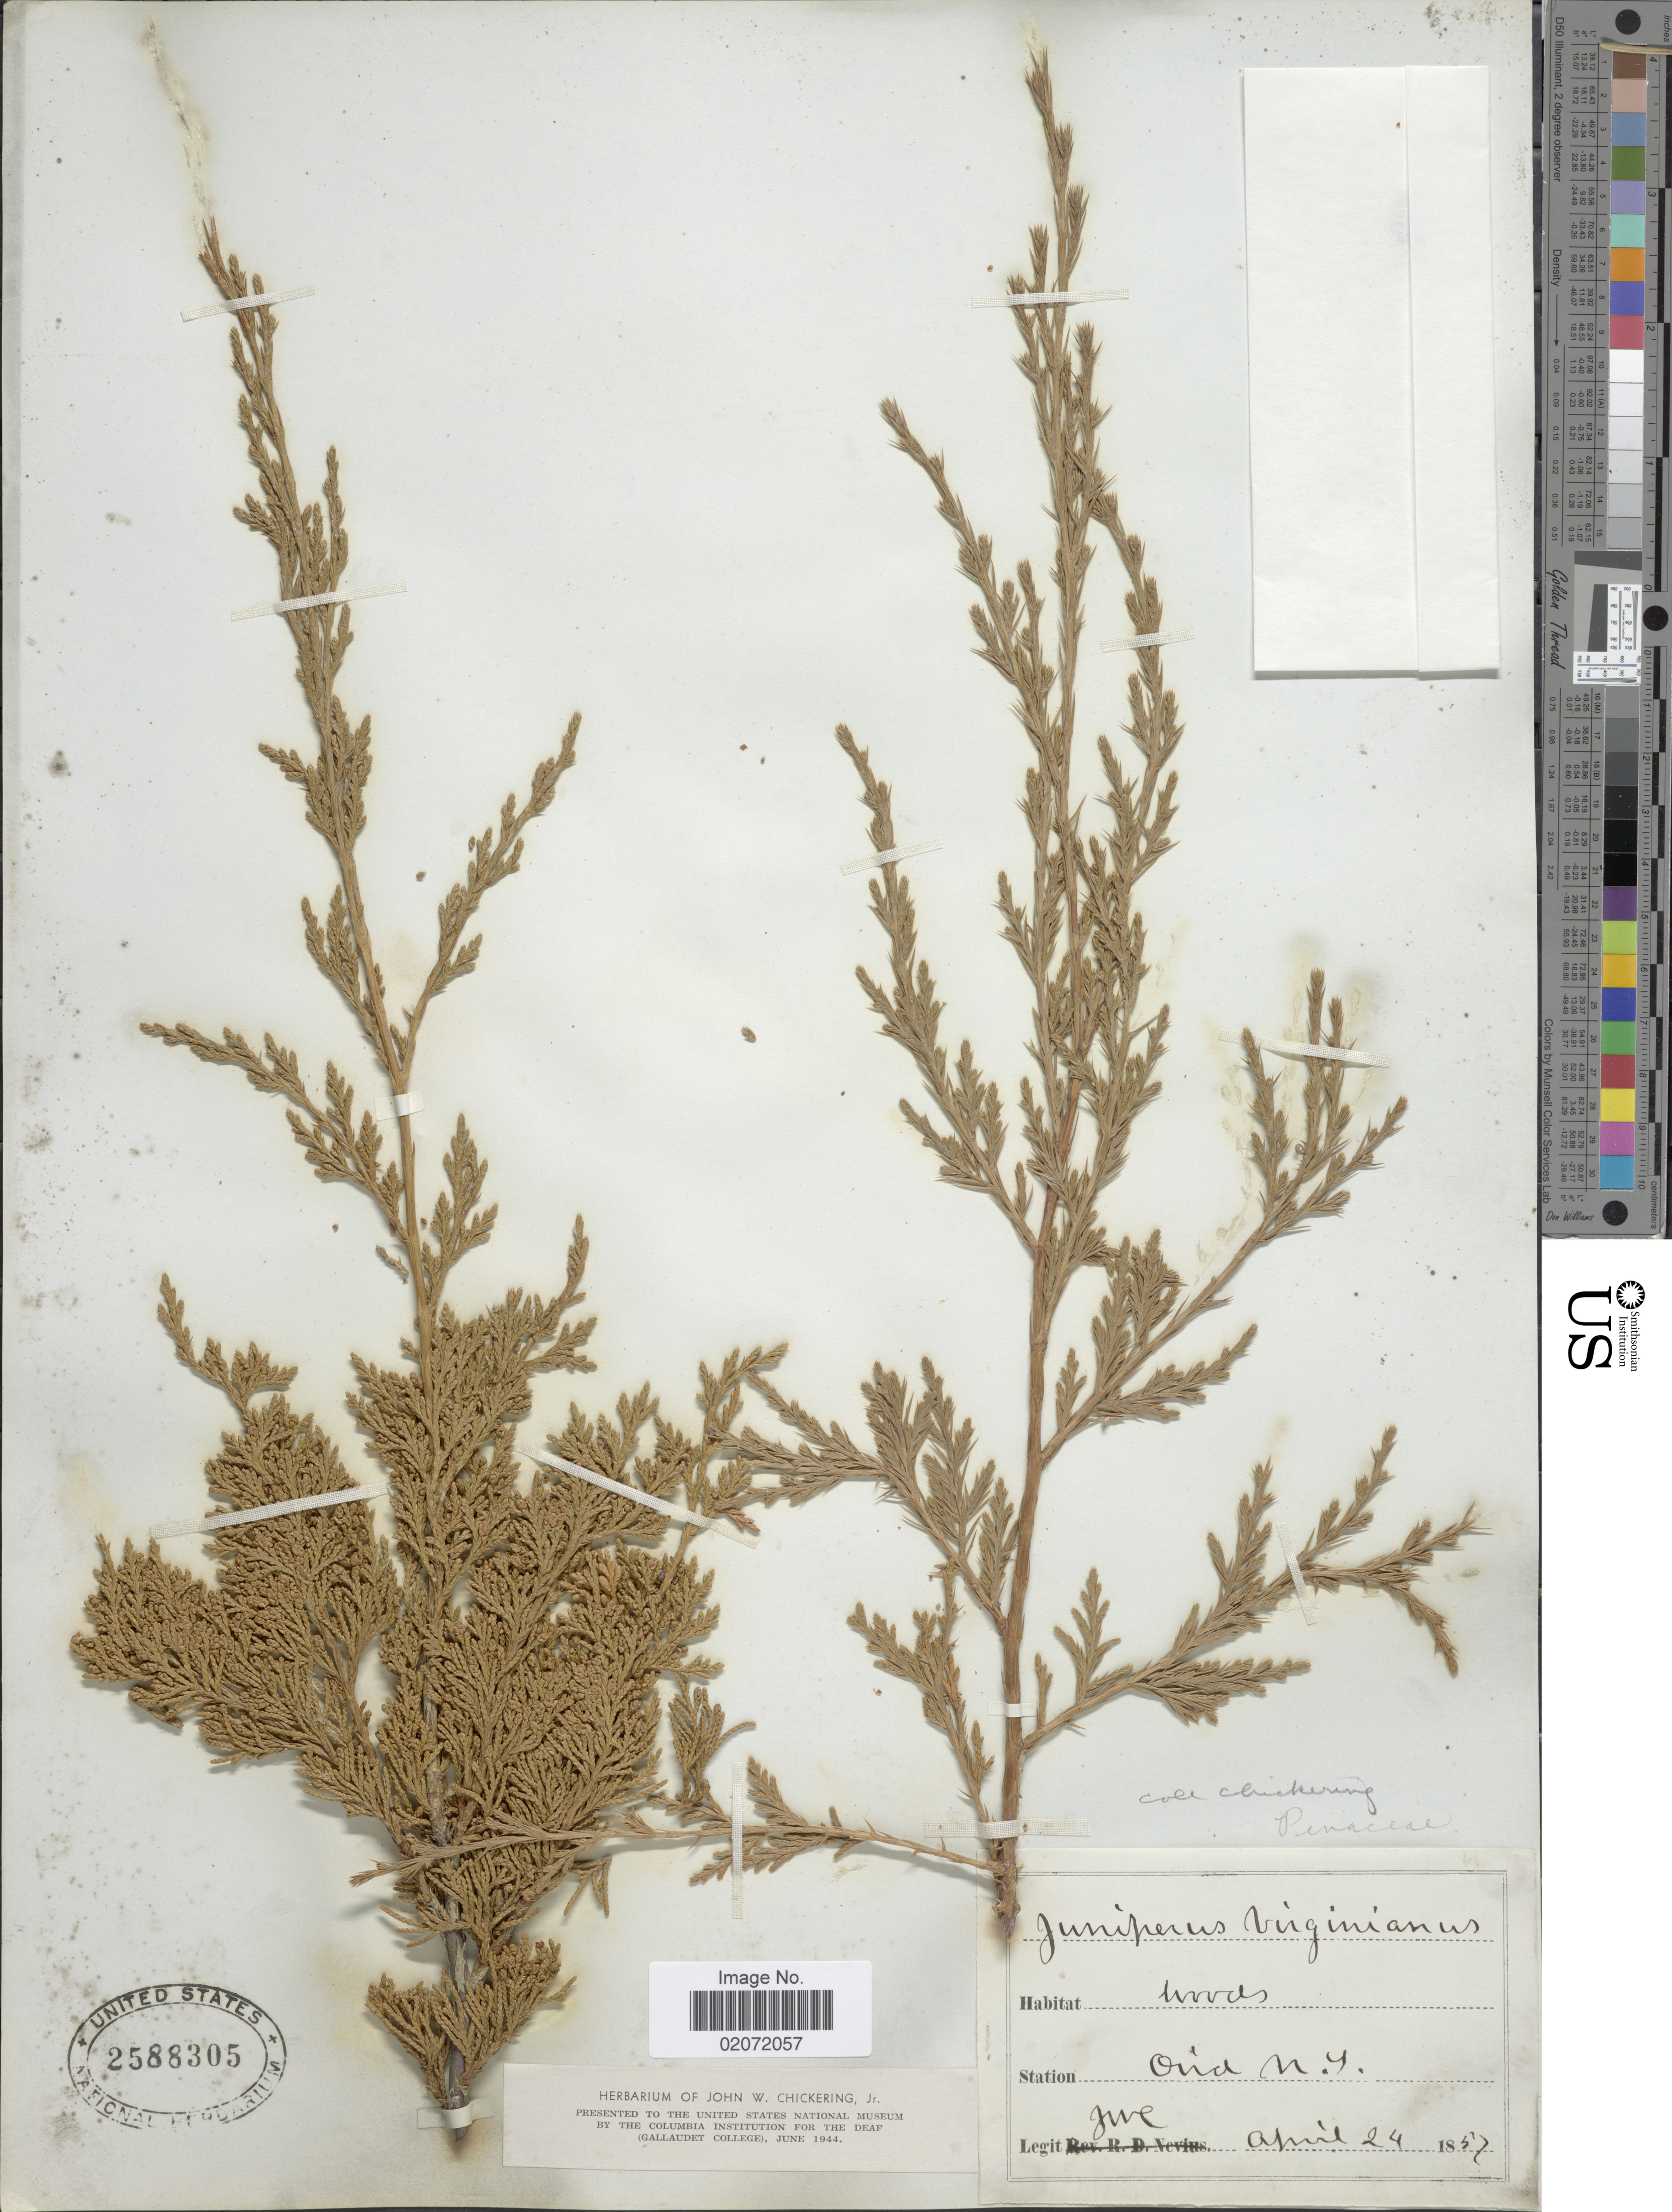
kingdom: Plantae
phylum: Tracheophyta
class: Pinopsida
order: Pinales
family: Cupressaceae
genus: Juniperus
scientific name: Juniperus virginiana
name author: L.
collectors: J. W. Chickering Jr.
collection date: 1957-04-24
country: United States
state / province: New York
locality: Ovid.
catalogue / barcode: US 2588305